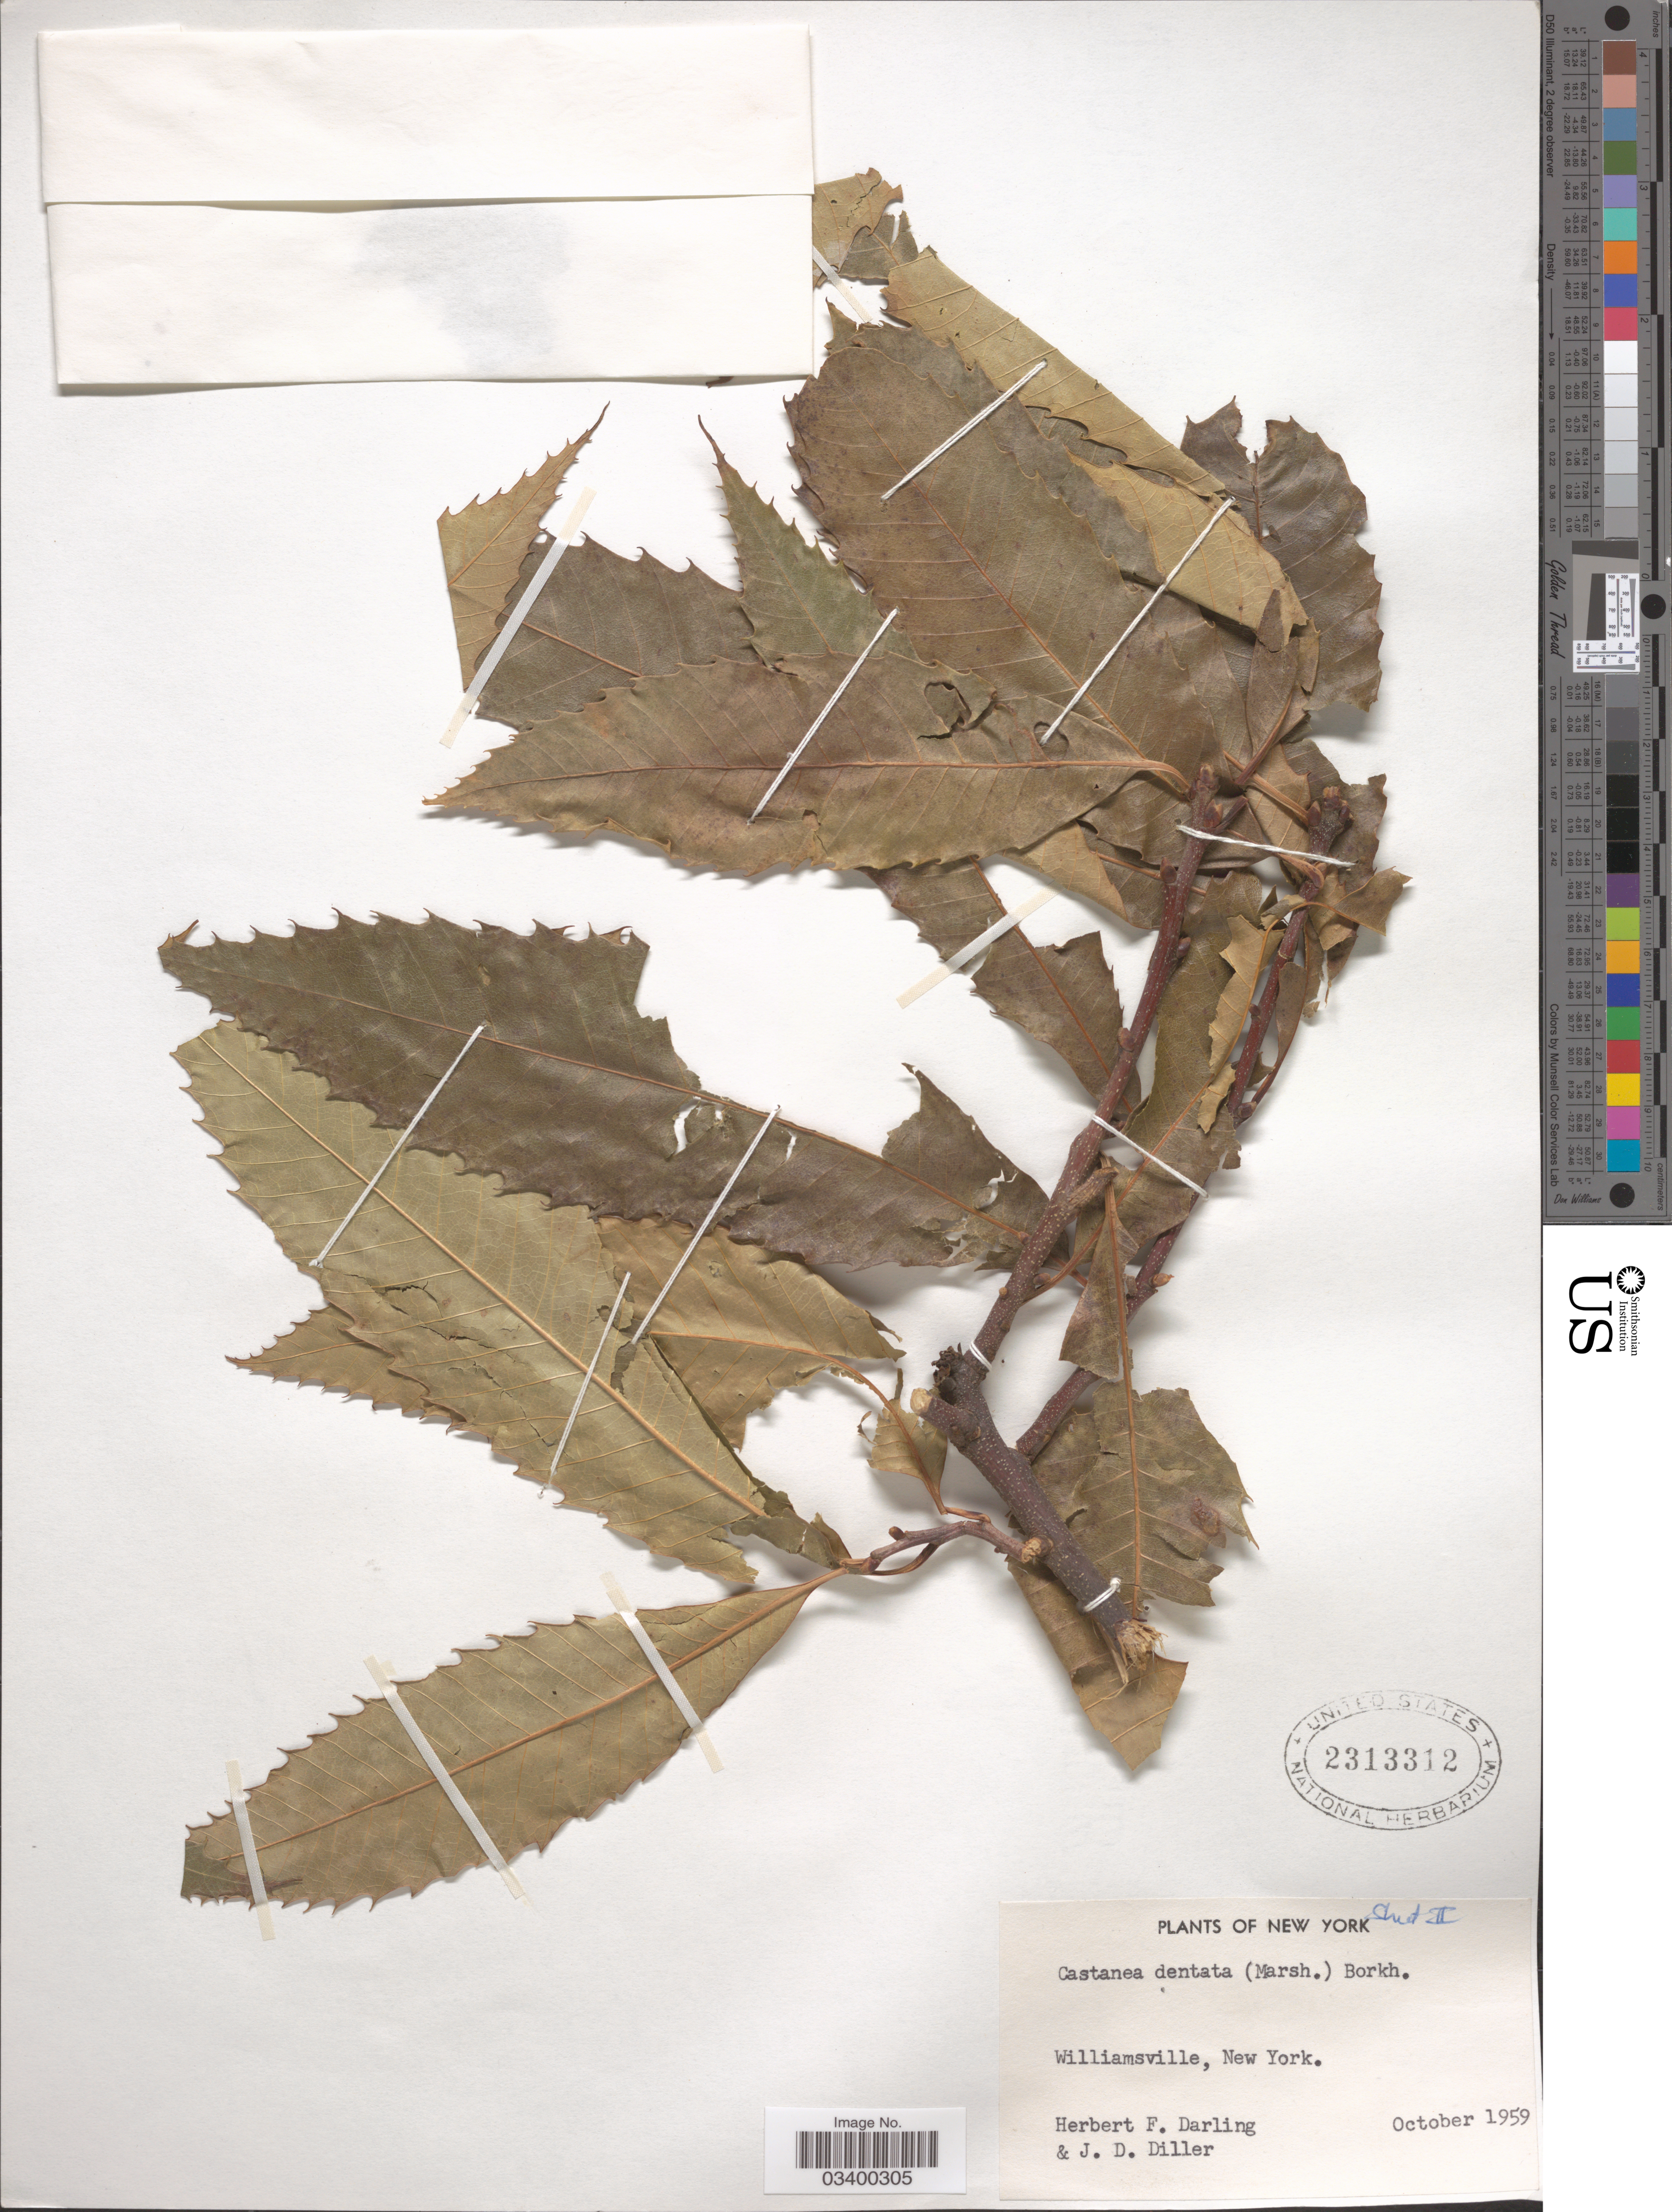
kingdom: Plantae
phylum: Tracheophyta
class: Magnoliopsida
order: Fagales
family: Fagaceae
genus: Castanea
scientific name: Castanea dentata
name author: (Marshall) Borkh.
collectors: H. Darling & J. Diller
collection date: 1959-10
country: United States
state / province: New York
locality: Williamsville.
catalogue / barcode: US 2313312